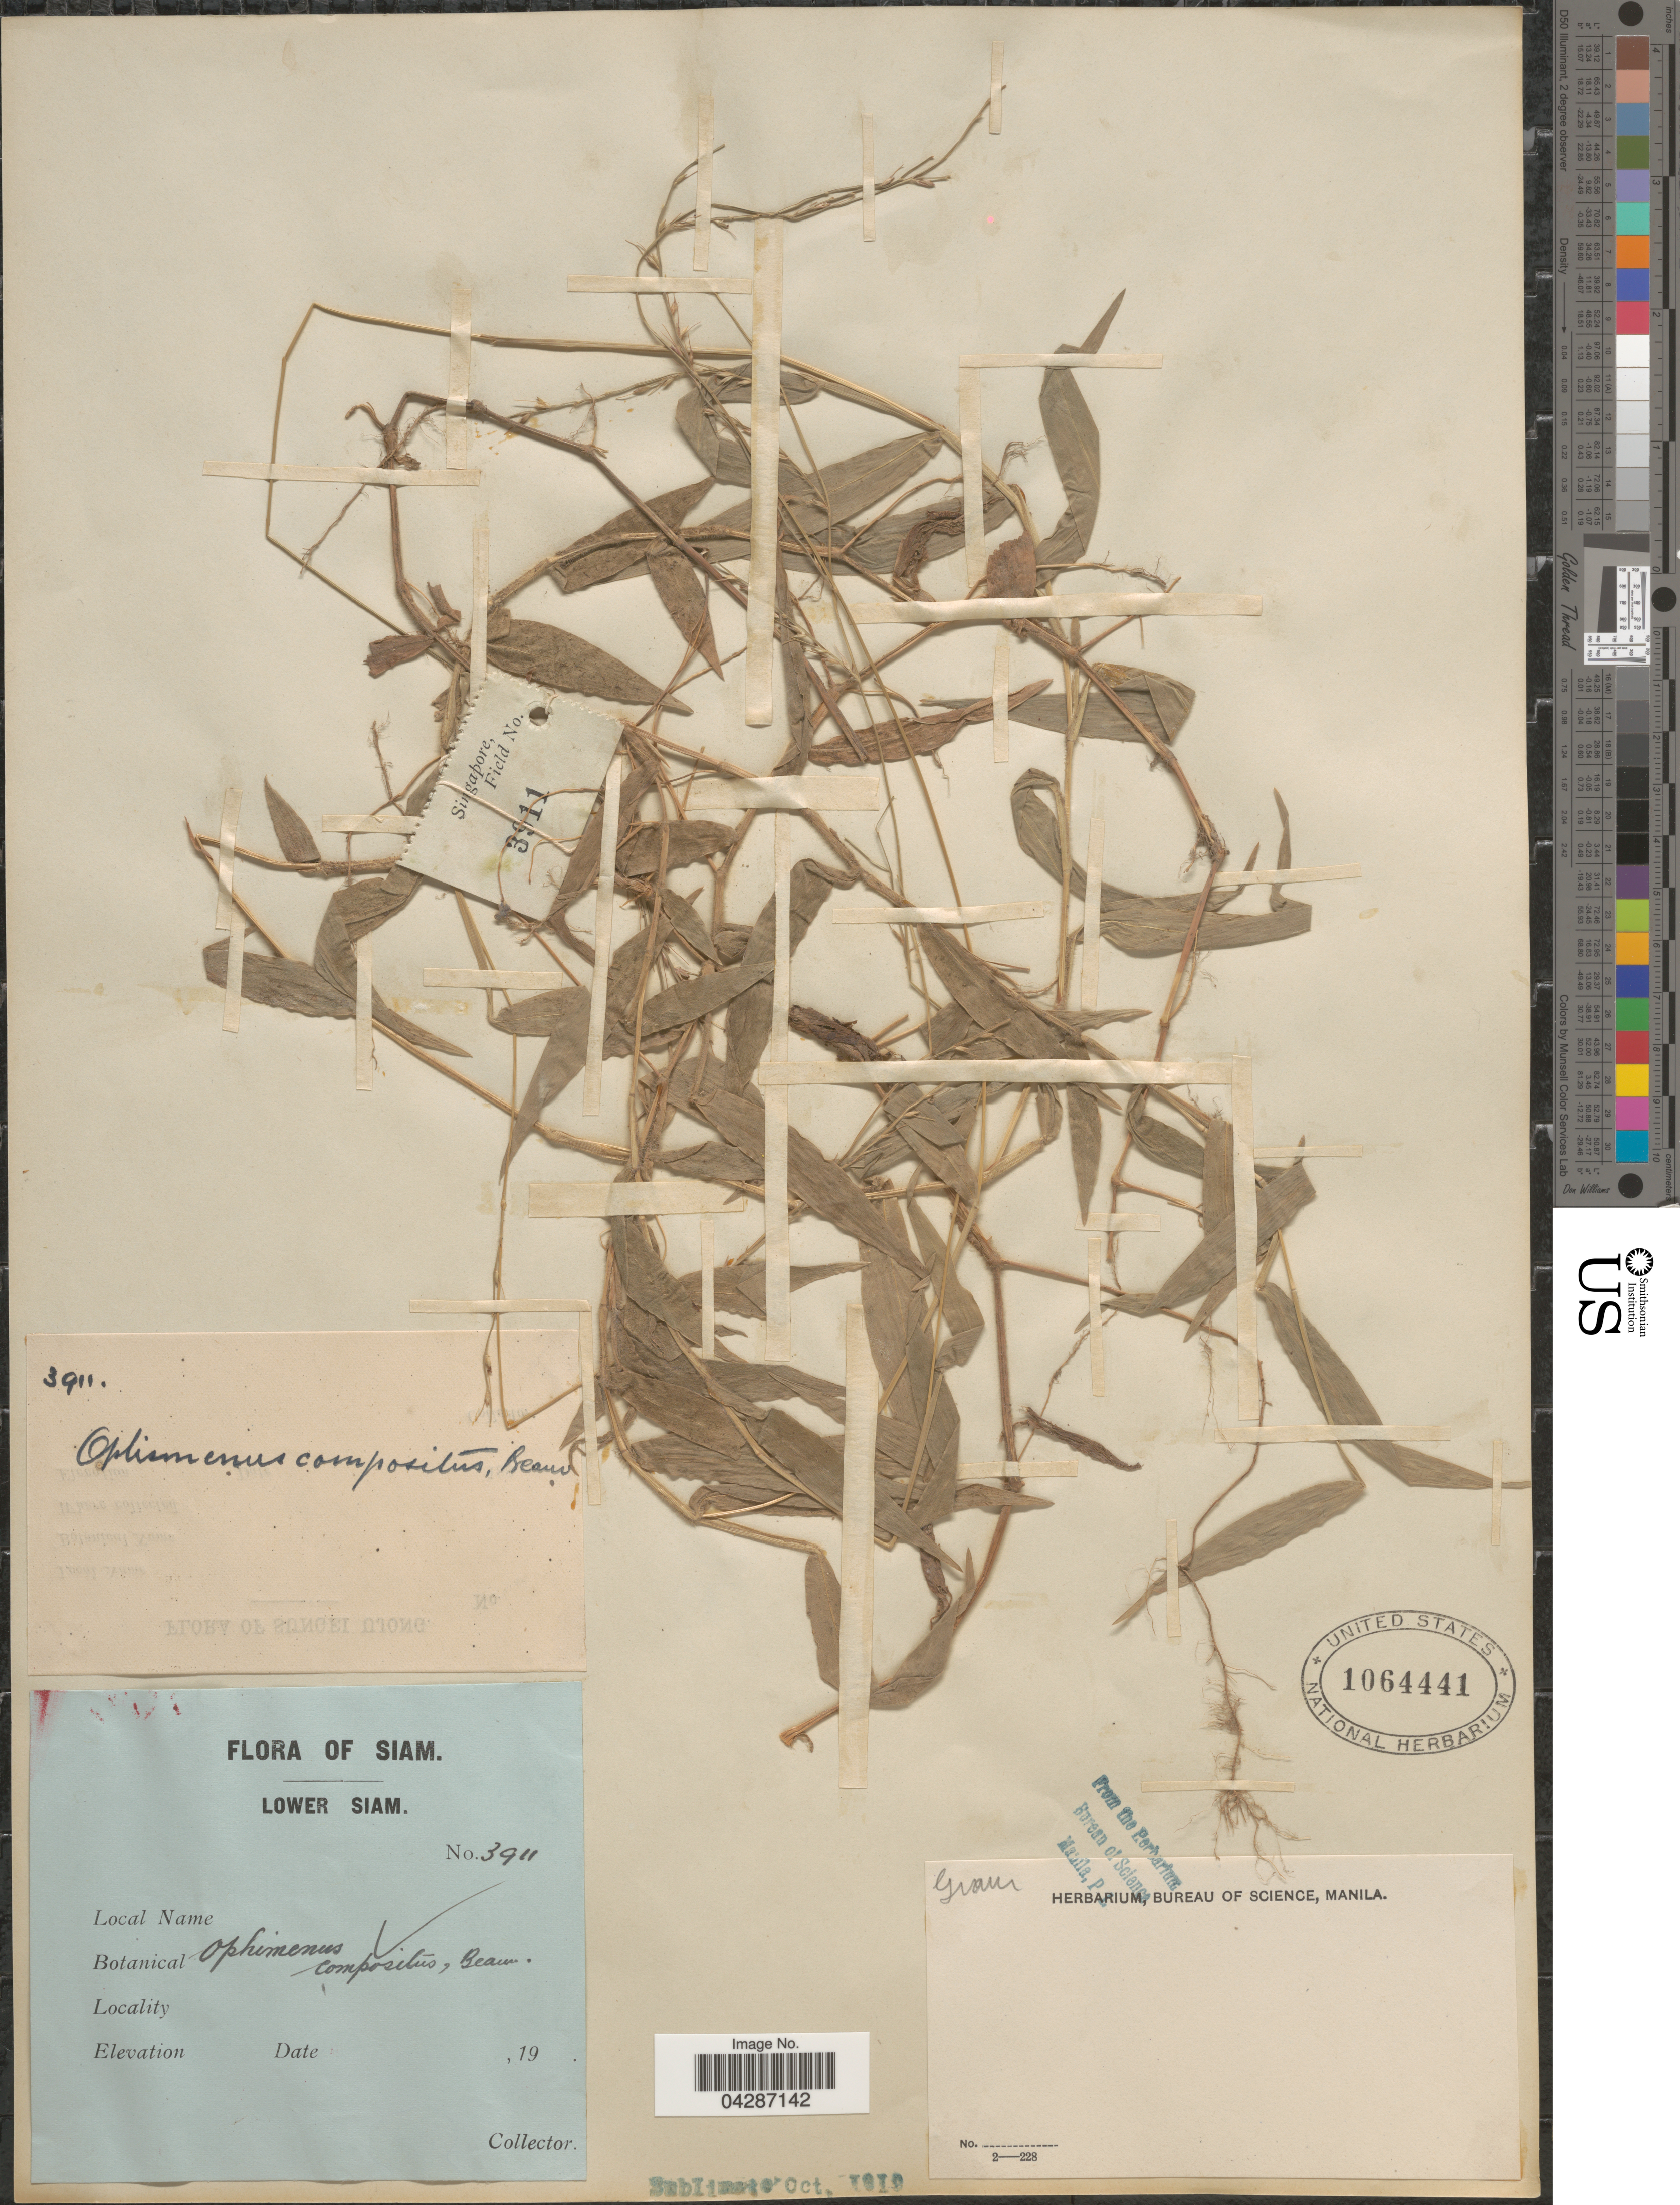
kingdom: Plantae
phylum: Tracheophyta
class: Liliopsida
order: Poales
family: Poaceae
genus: Oplismenus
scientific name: Oplismenus compositus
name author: (L.) P. Beauv.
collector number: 3911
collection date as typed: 19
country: Thailand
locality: Siam. Lower Siam.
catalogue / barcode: US 1064441